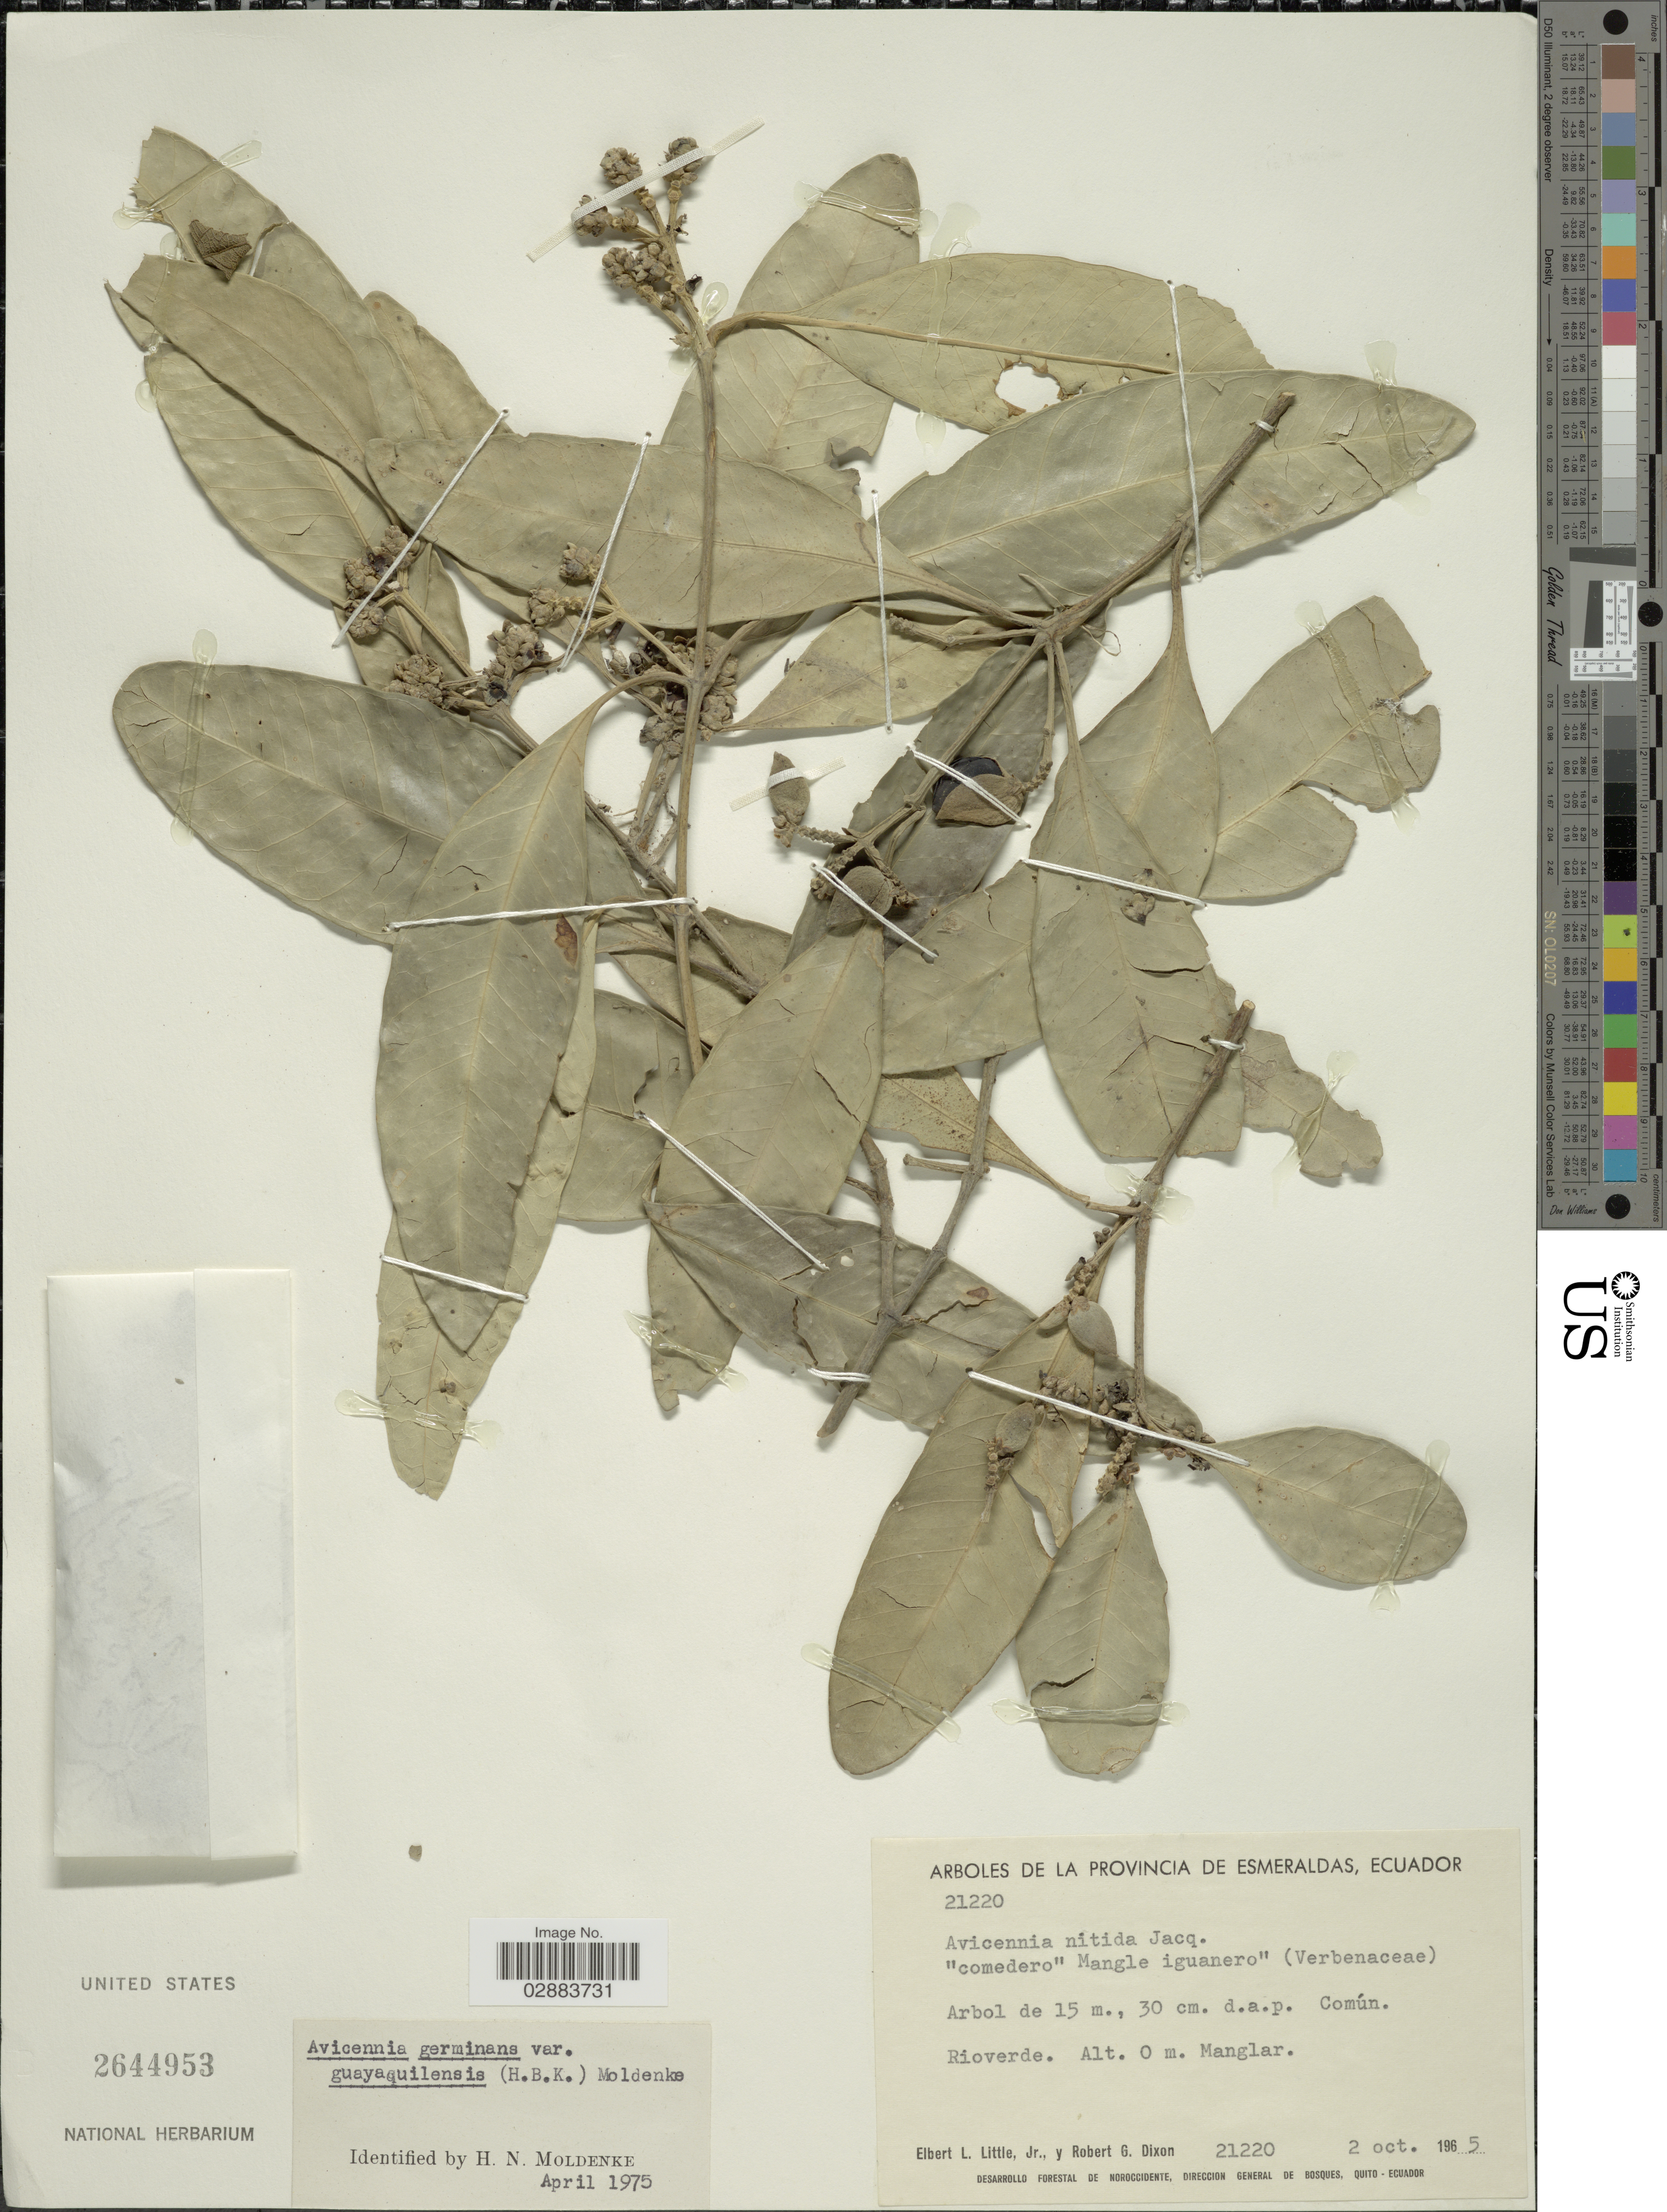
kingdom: Plantae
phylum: Tracheophyta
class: Magnoliopsida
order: Lamiales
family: Acanthaceae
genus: Avicennia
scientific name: Avicennia germinans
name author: (L.) L.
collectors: E. L. Little & R. G. Dixon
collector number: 21220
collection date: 1965-10-02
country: Ecuador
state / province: Esmeraldas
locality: Rioverde. Manglar.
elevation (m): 0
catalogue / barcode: US 2644953